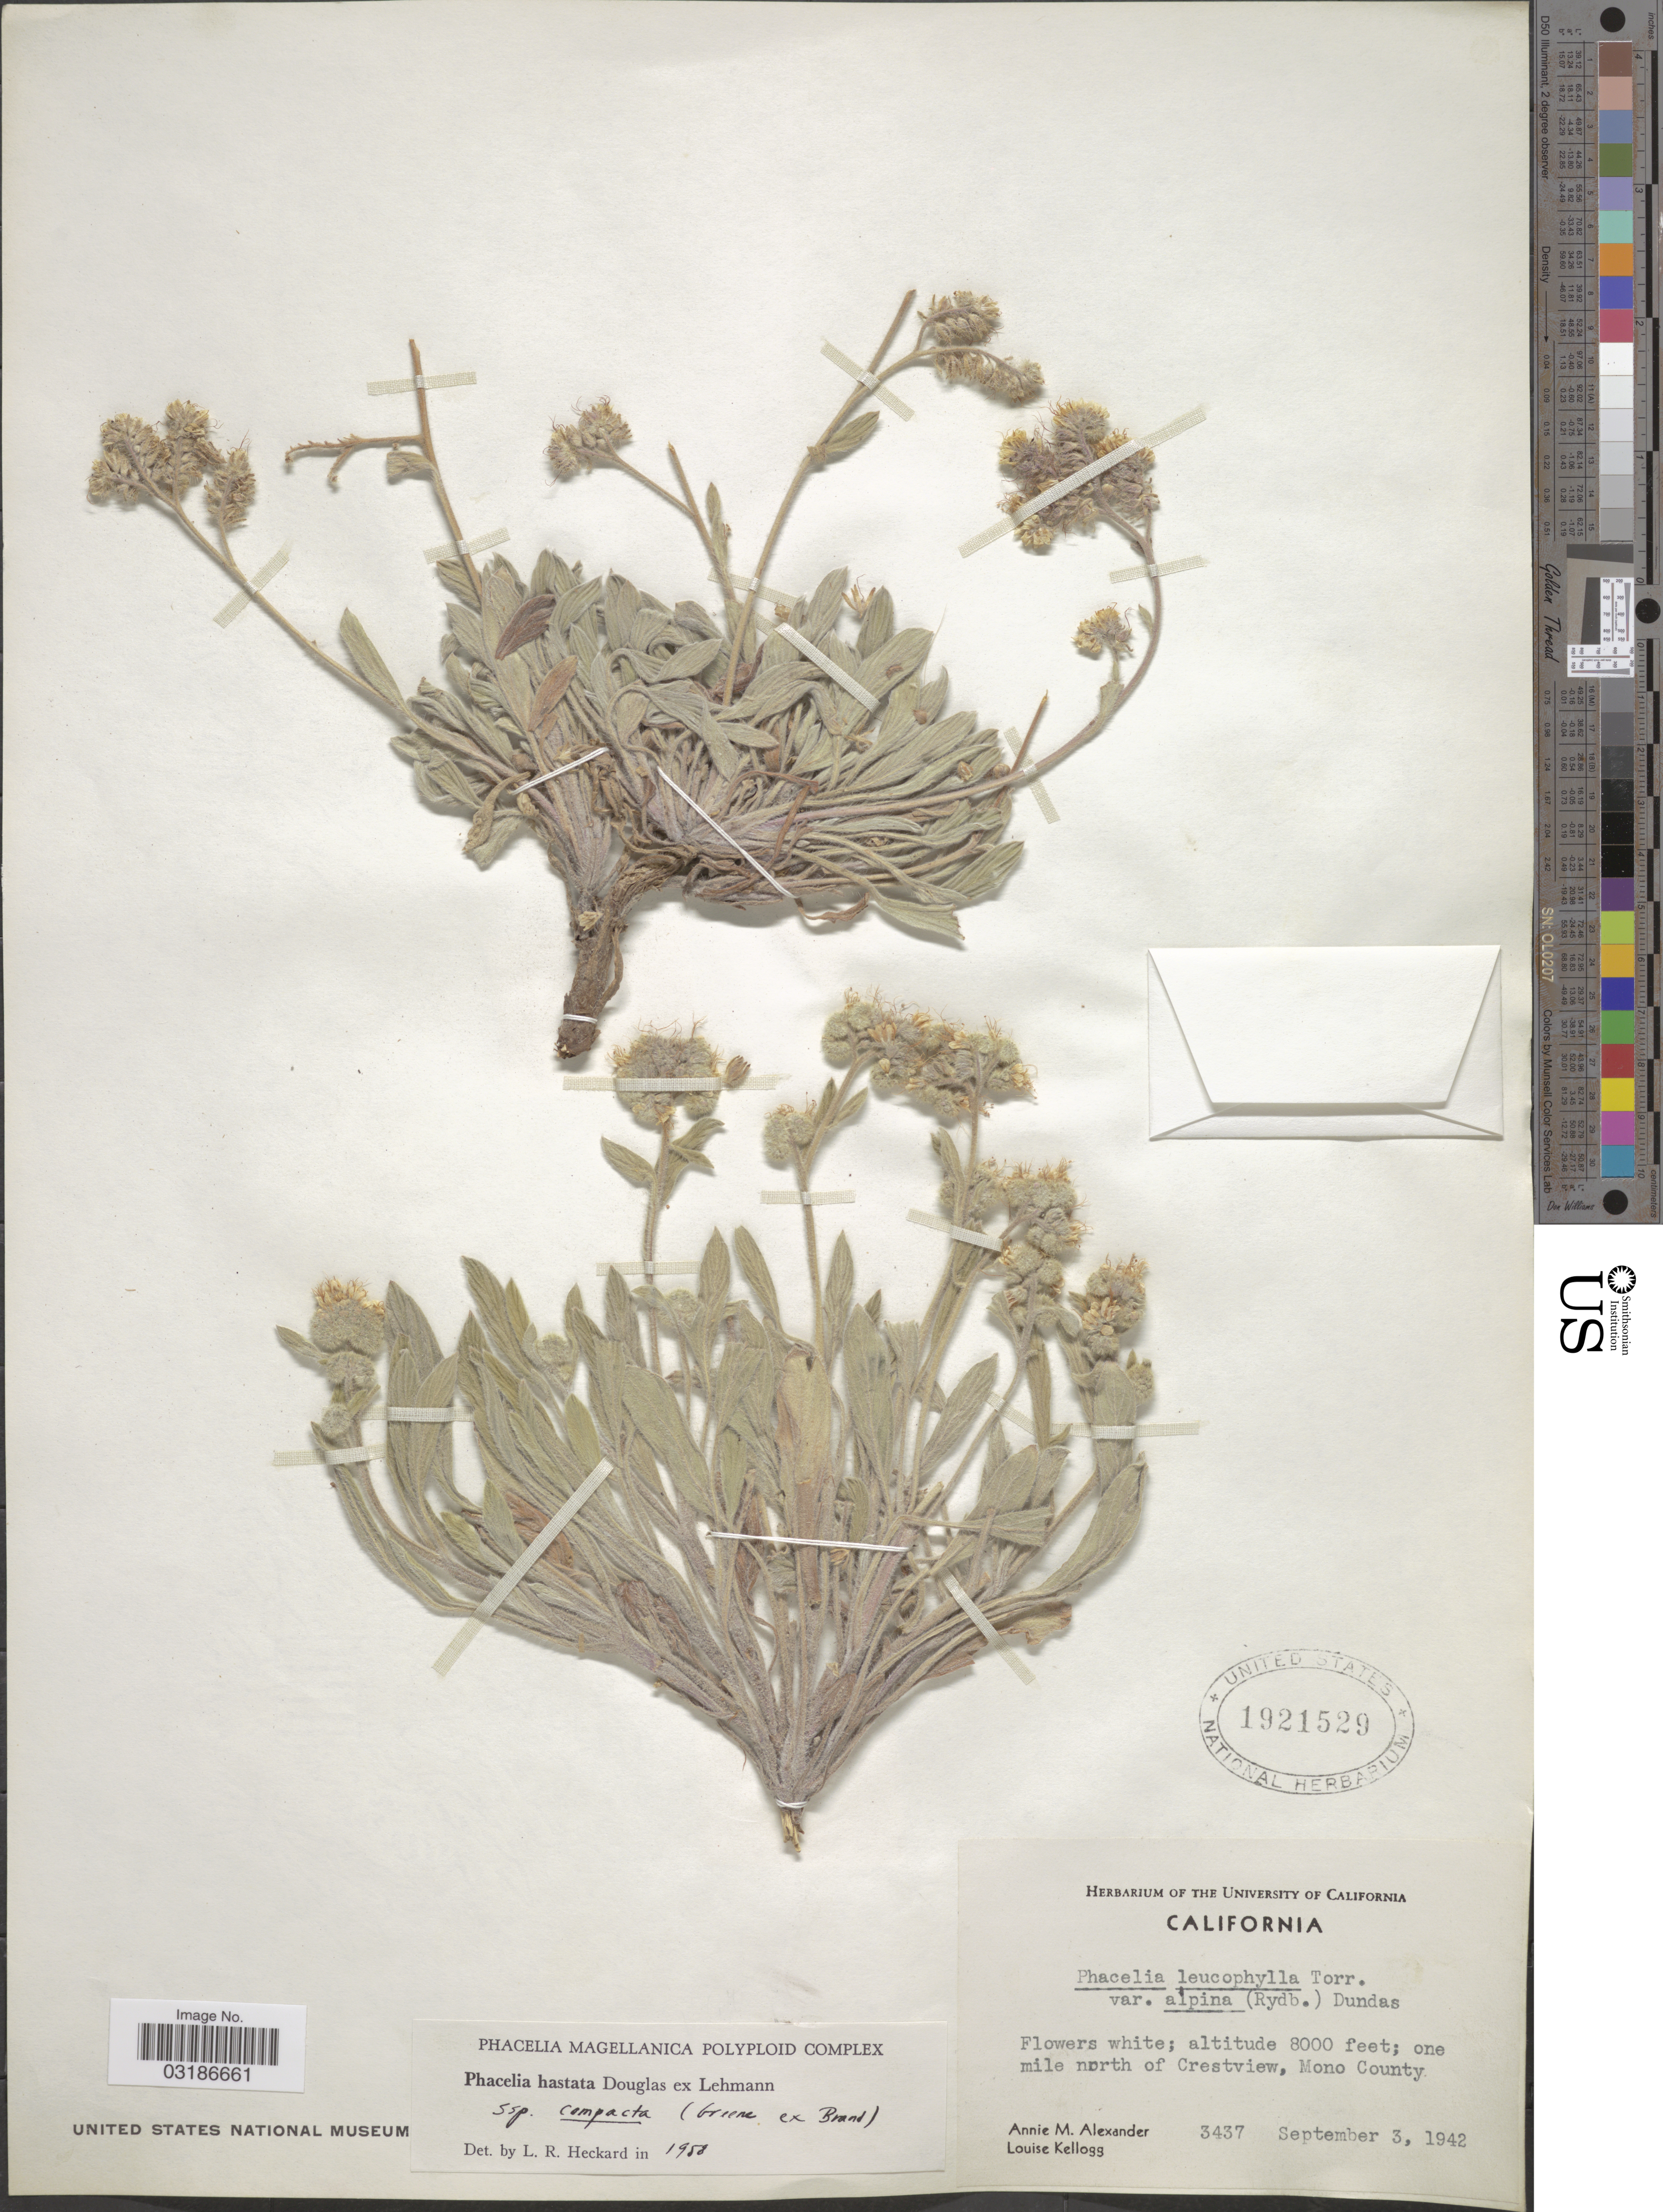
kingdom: Plantae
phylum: Tracheophyta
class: Magnoliopsida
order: Boraginales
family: Hydrophyllaceae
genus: Phacelia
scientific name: Phacelia hastata subsp. compacta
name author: (Brand) Heckard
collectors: A. M. Alexander & L. Kellogg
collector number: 3437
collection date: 1942-09-03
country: United States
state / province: California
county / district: Mono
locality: One mile north of Crestview, Mono County.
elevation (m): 2438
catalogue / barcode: US 1921529